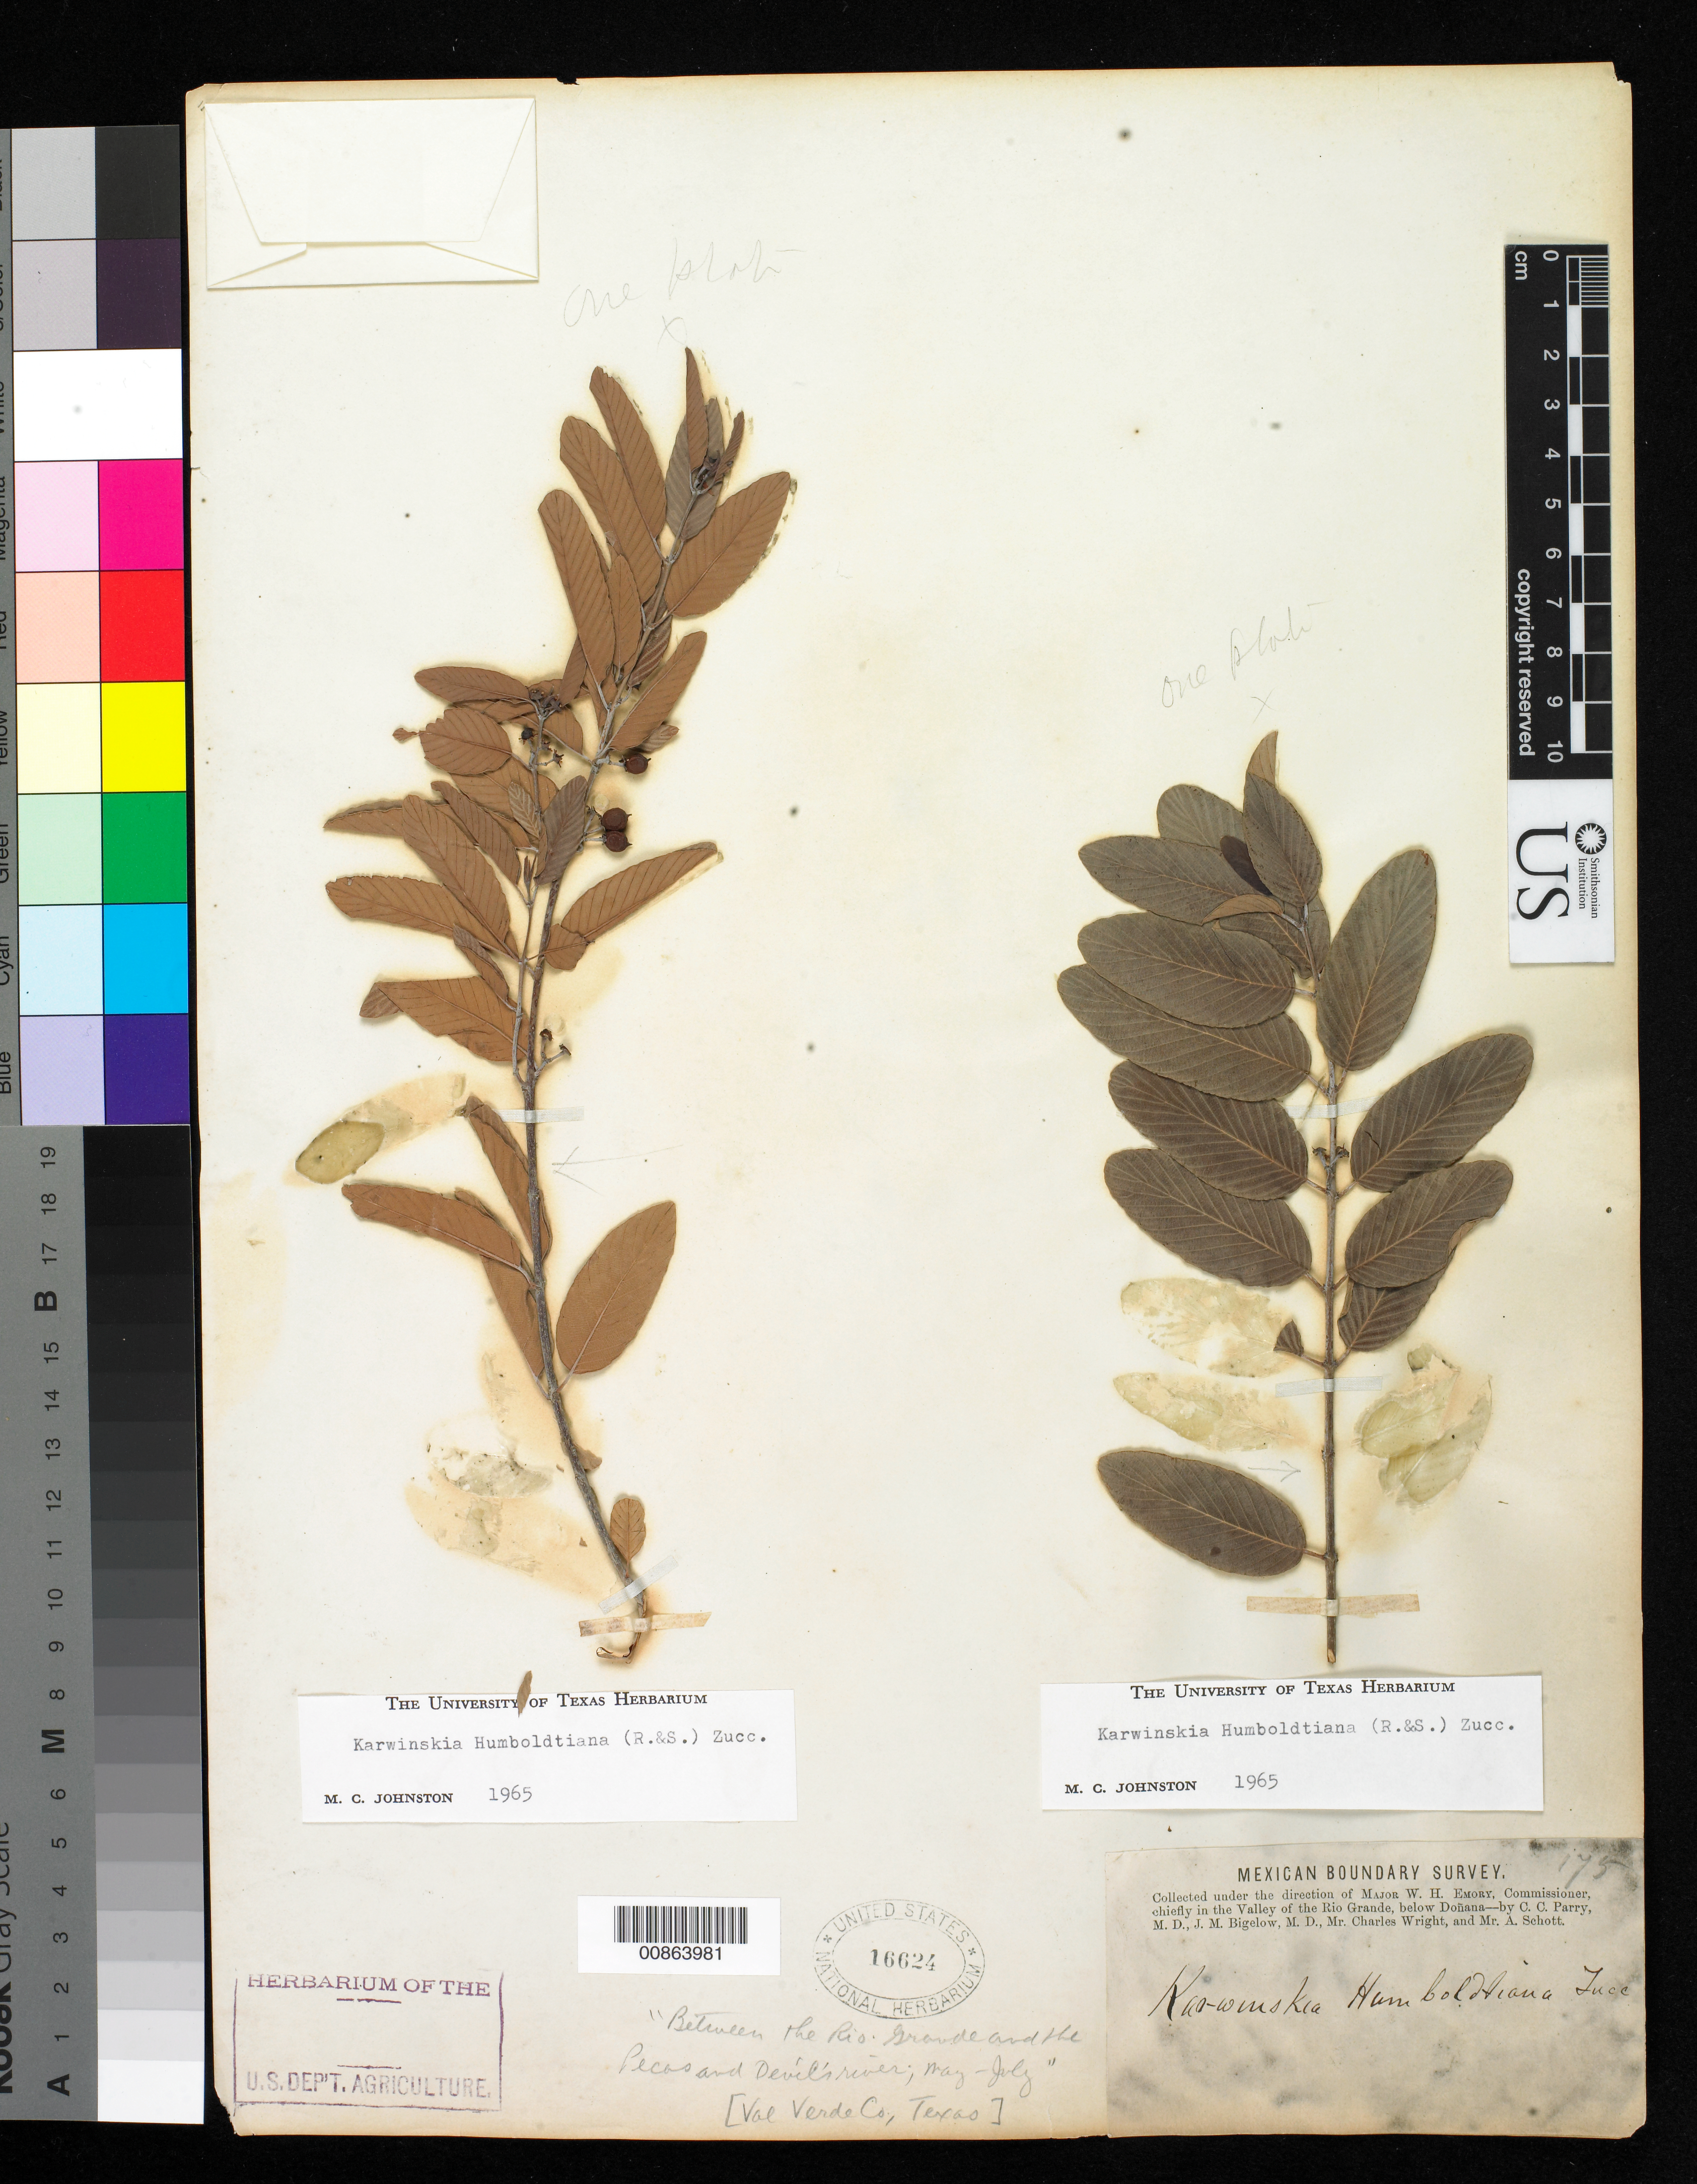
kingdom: Plantae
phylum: Tracheophyta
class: Magnoliopsida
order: Rosales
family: Rhamnaceae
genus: Karwinskia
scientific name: Karwinskia humboldtiana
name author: (Schult.) Zucc.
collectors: C. C. Parry, J. M. Bigelow, C. Wright & A. C. V. Schott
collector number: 175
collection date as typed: May ---- to -- Jul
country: United States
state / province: Texas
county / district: Val Verde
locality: Between the Rio Grande and the Pecos and Devil's river.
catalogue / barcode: US 16624